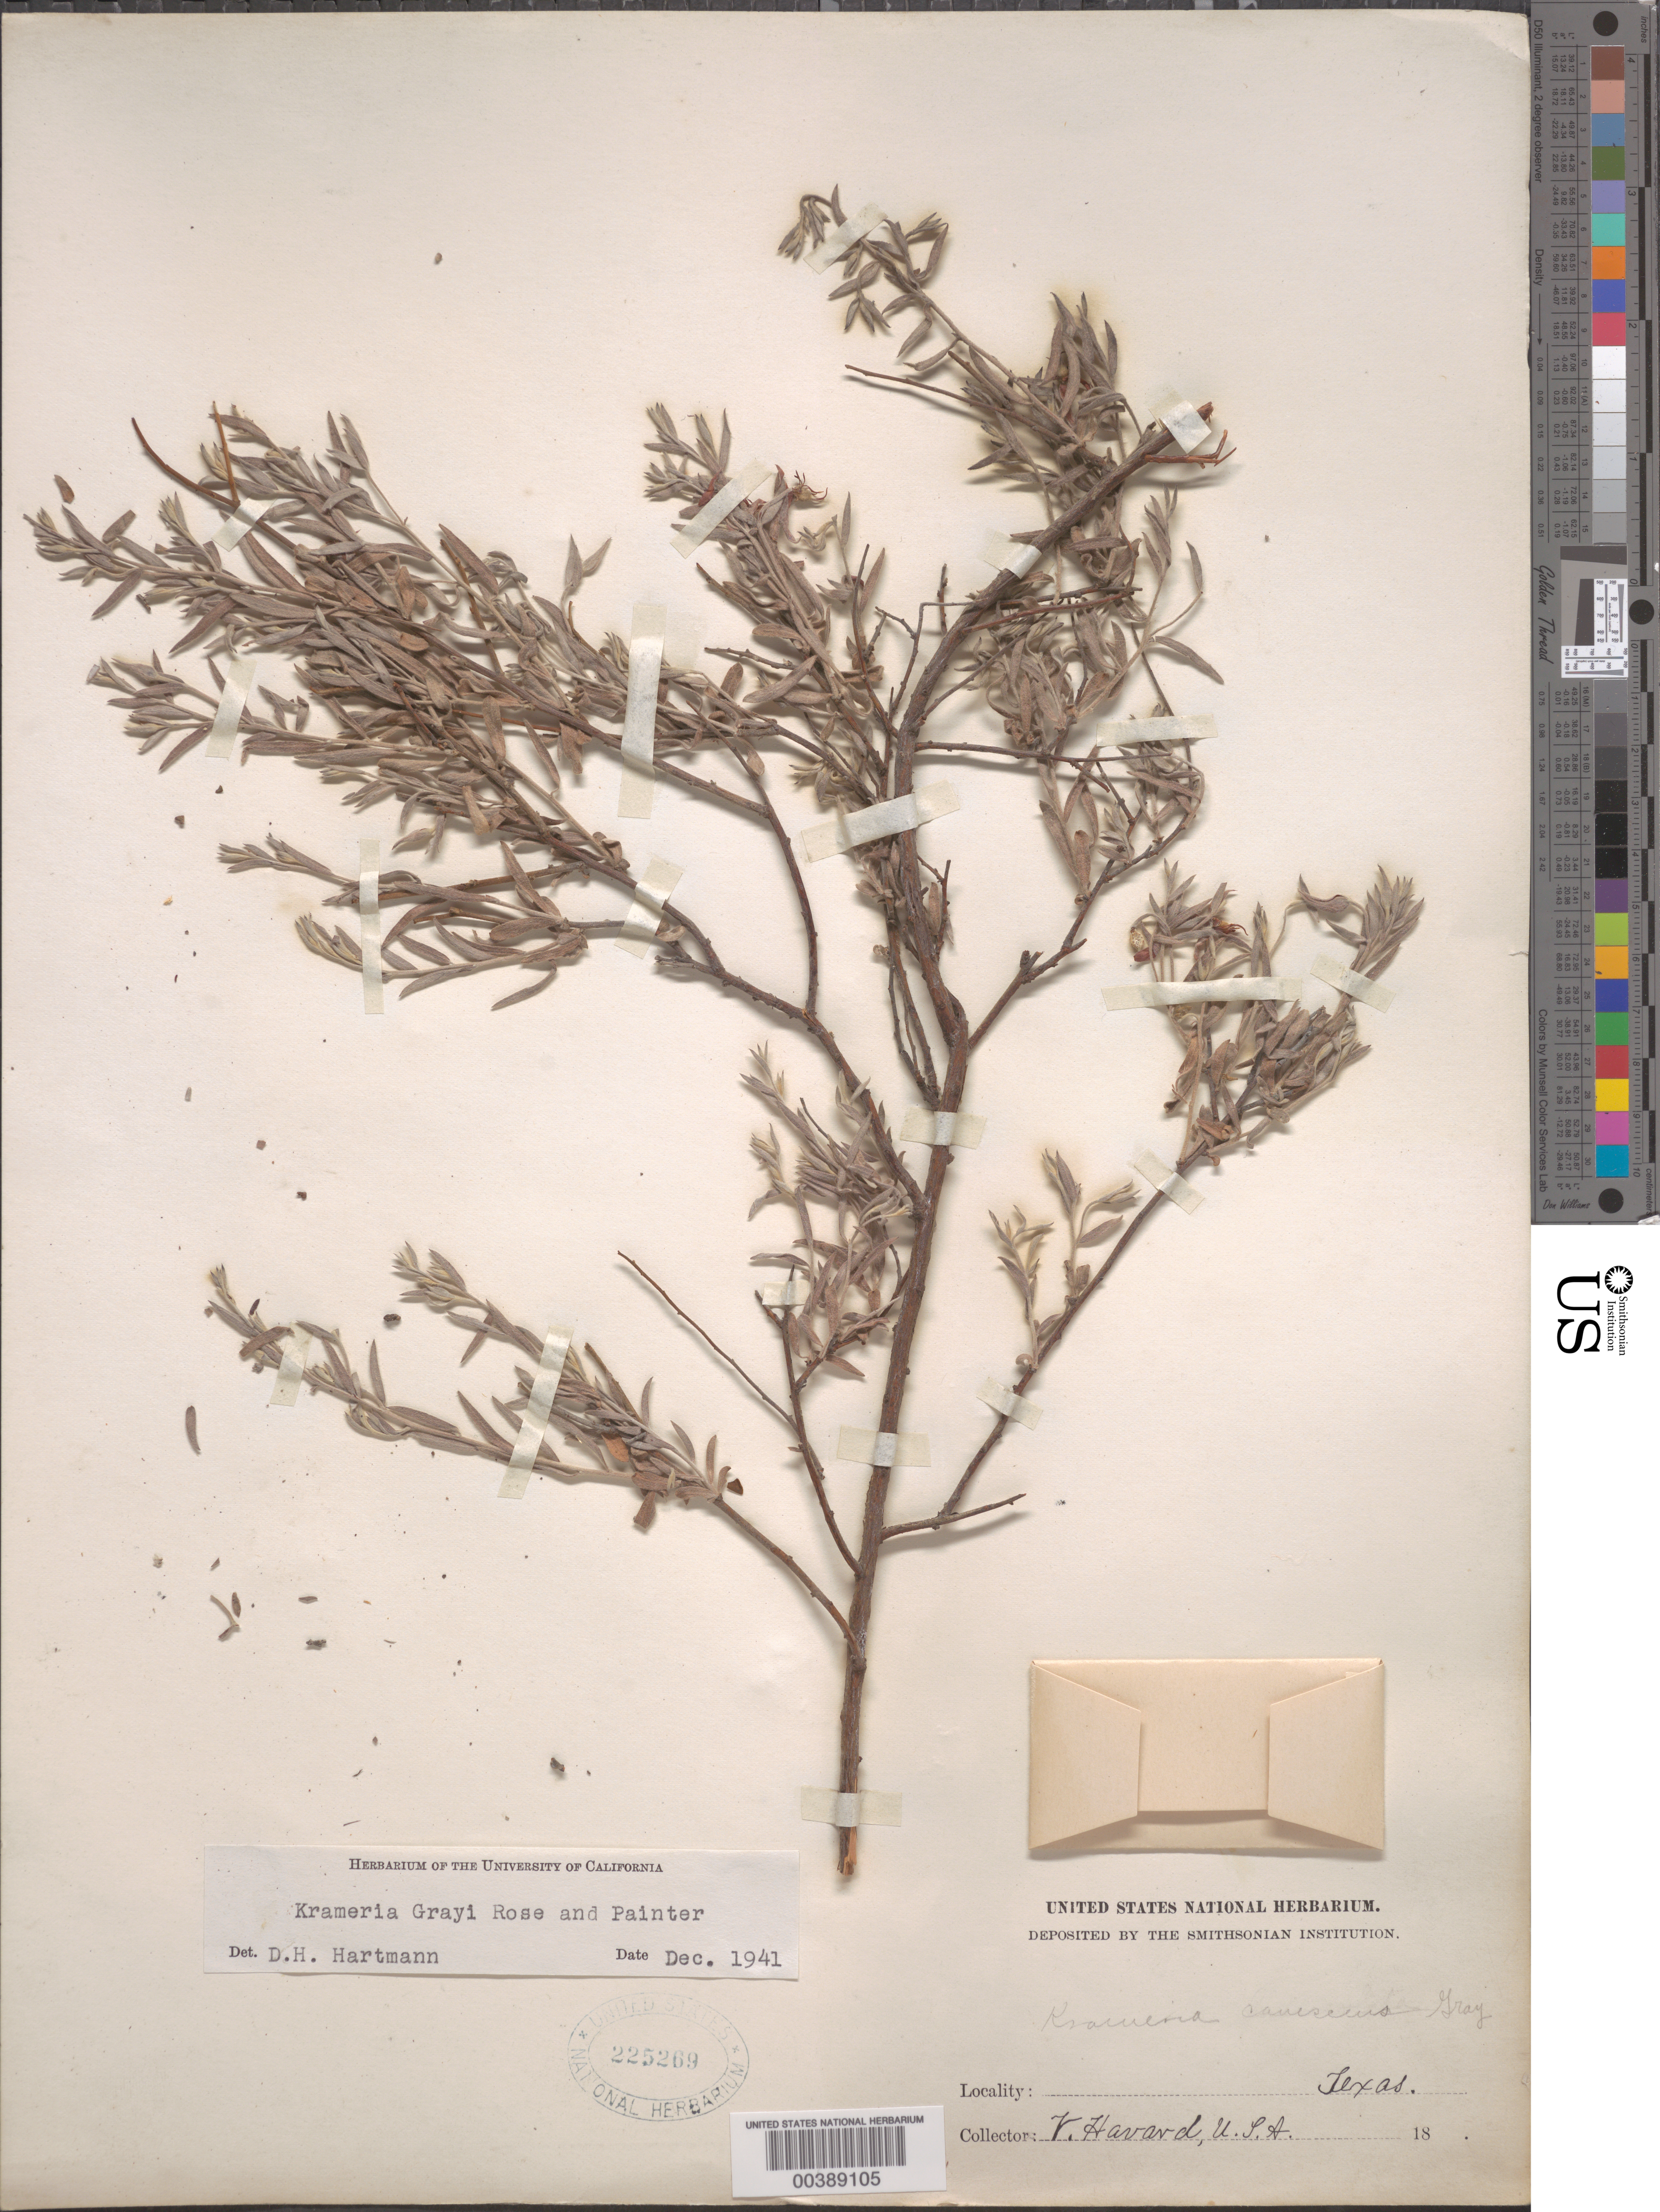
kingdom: Plantae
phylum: Tracheophyta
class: Magnoliopsida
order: Zygophyllales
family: Krameriaceae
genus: Krameria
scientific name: Krameria grayi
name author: Rose & J.H. Painter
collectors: V. Havard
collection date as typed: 18--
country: United States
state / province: Texas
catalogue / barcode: US 225269